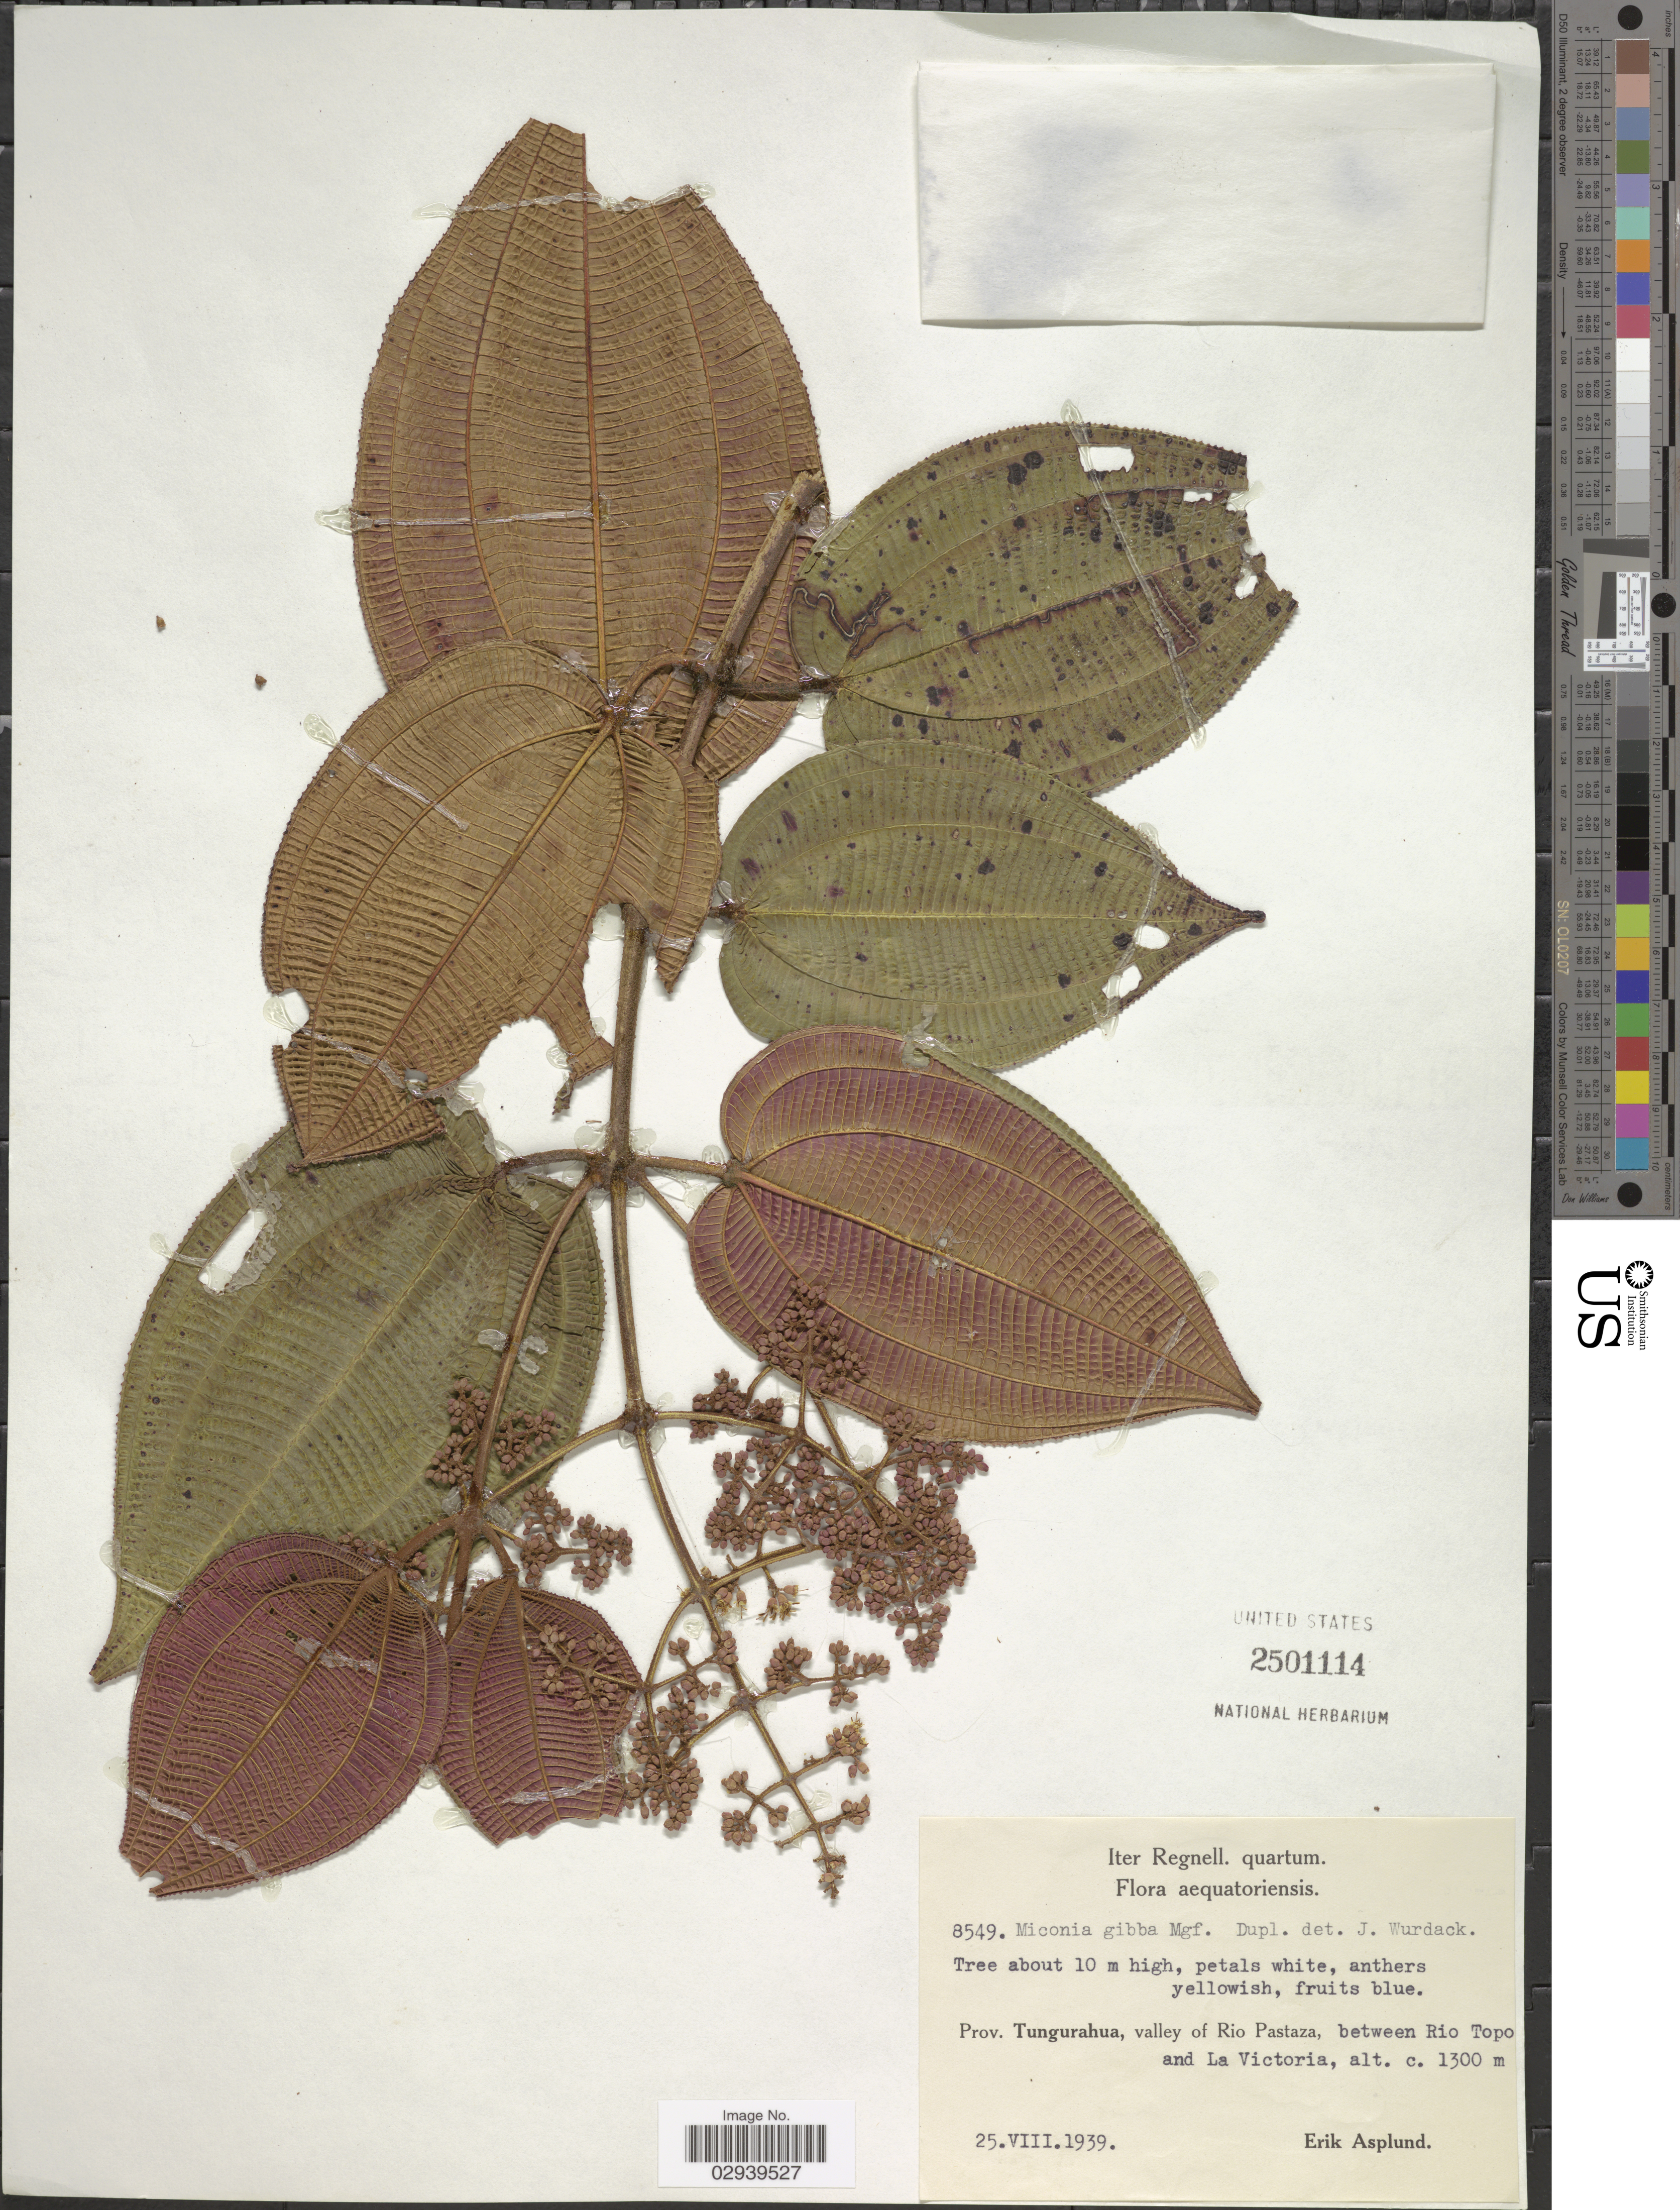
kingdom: Plantae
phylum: Tracheophyta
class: Magnoliopsida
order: Myrtales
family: Melastomataceae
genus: Miconia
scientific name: Miconia gibba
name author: Markgr.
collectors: E. Asplund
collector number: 8549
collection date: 1939-08-25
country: Ecuador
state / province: Tungurahua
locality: Valley of Rio Pastaza, between Rio Topo and La Victoria.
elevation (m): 1300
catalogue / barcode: US 2501114